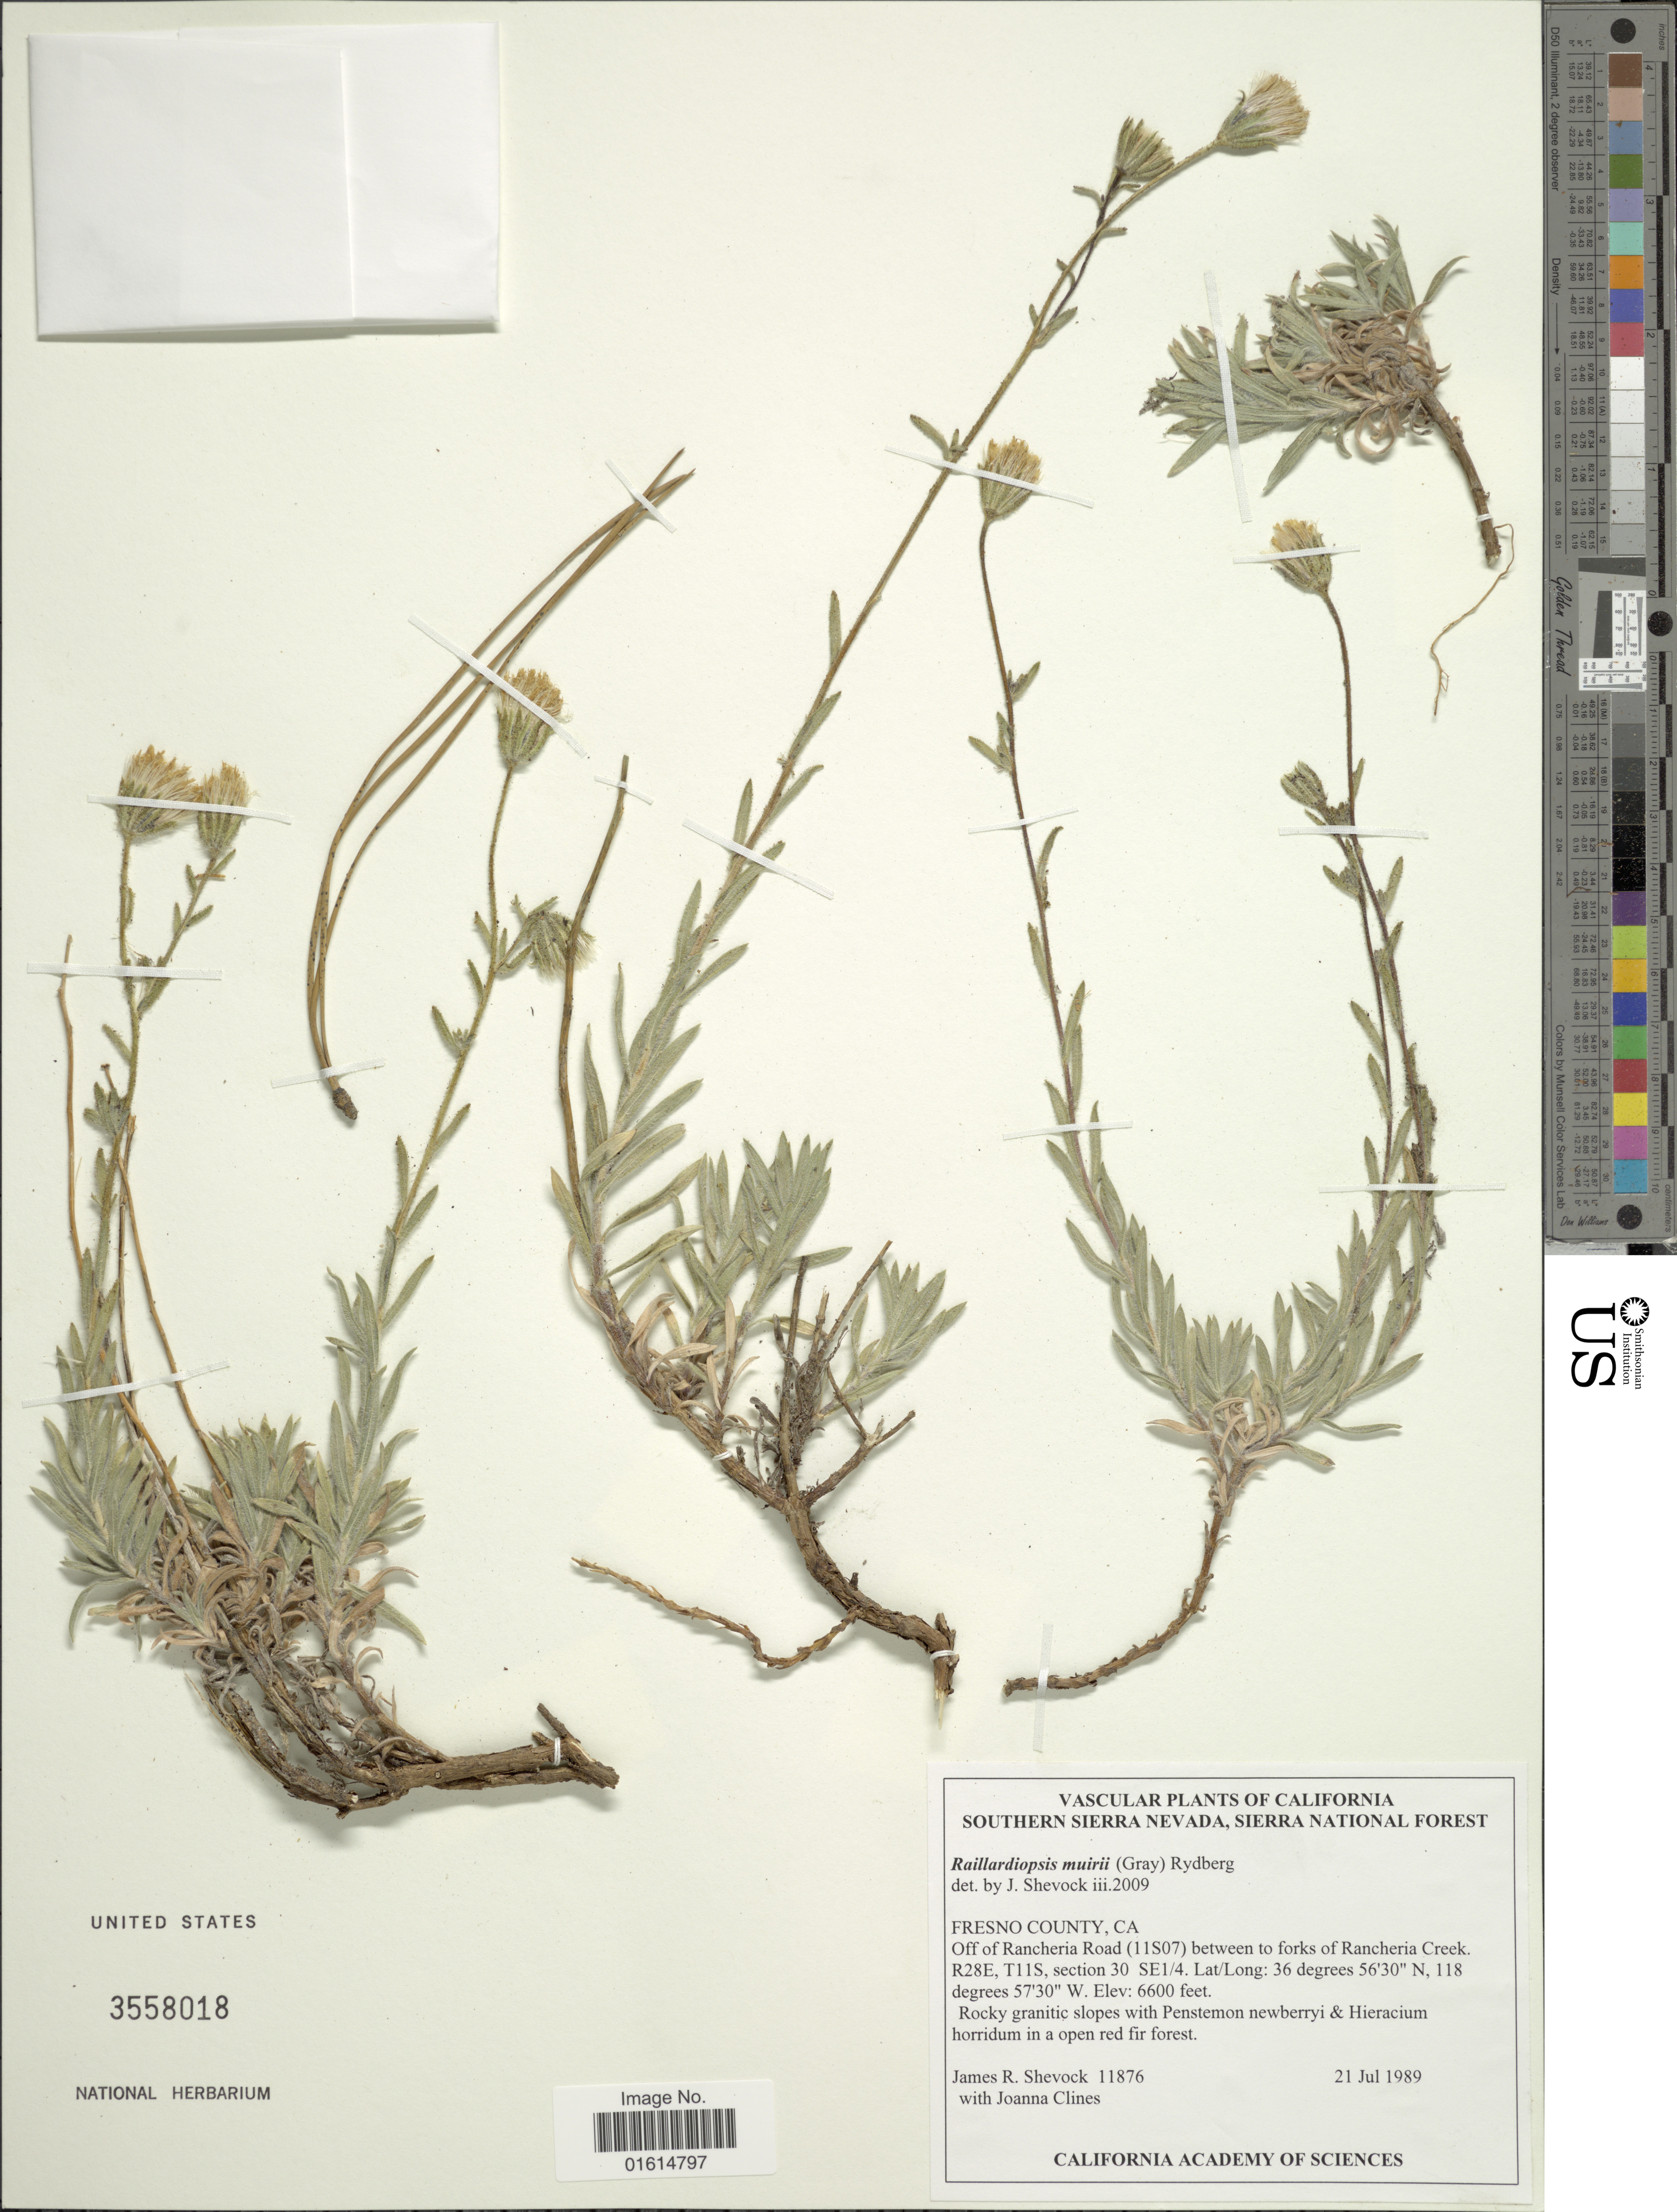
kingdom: Plantae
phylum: Tracheophyta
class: Magnoliopsida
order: Asterales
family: Asteraceae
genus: Carlquistia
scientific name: Carlquistia muirii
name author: (A. Gray) B.G. Baldwin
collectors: J. R. Shevock & J. Clines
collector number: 11876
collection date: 1989-07-21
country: United States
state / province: California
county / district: Fresno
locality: Vascular, Southern Sierra Nevada, Sierra National Forest, Fresno County, CA, off of Rancheria Road (11S07) between to forks of Rancheria Creek, R28E, T11S, section 30 SE1/4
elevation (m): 2012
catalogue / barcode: US 3558018